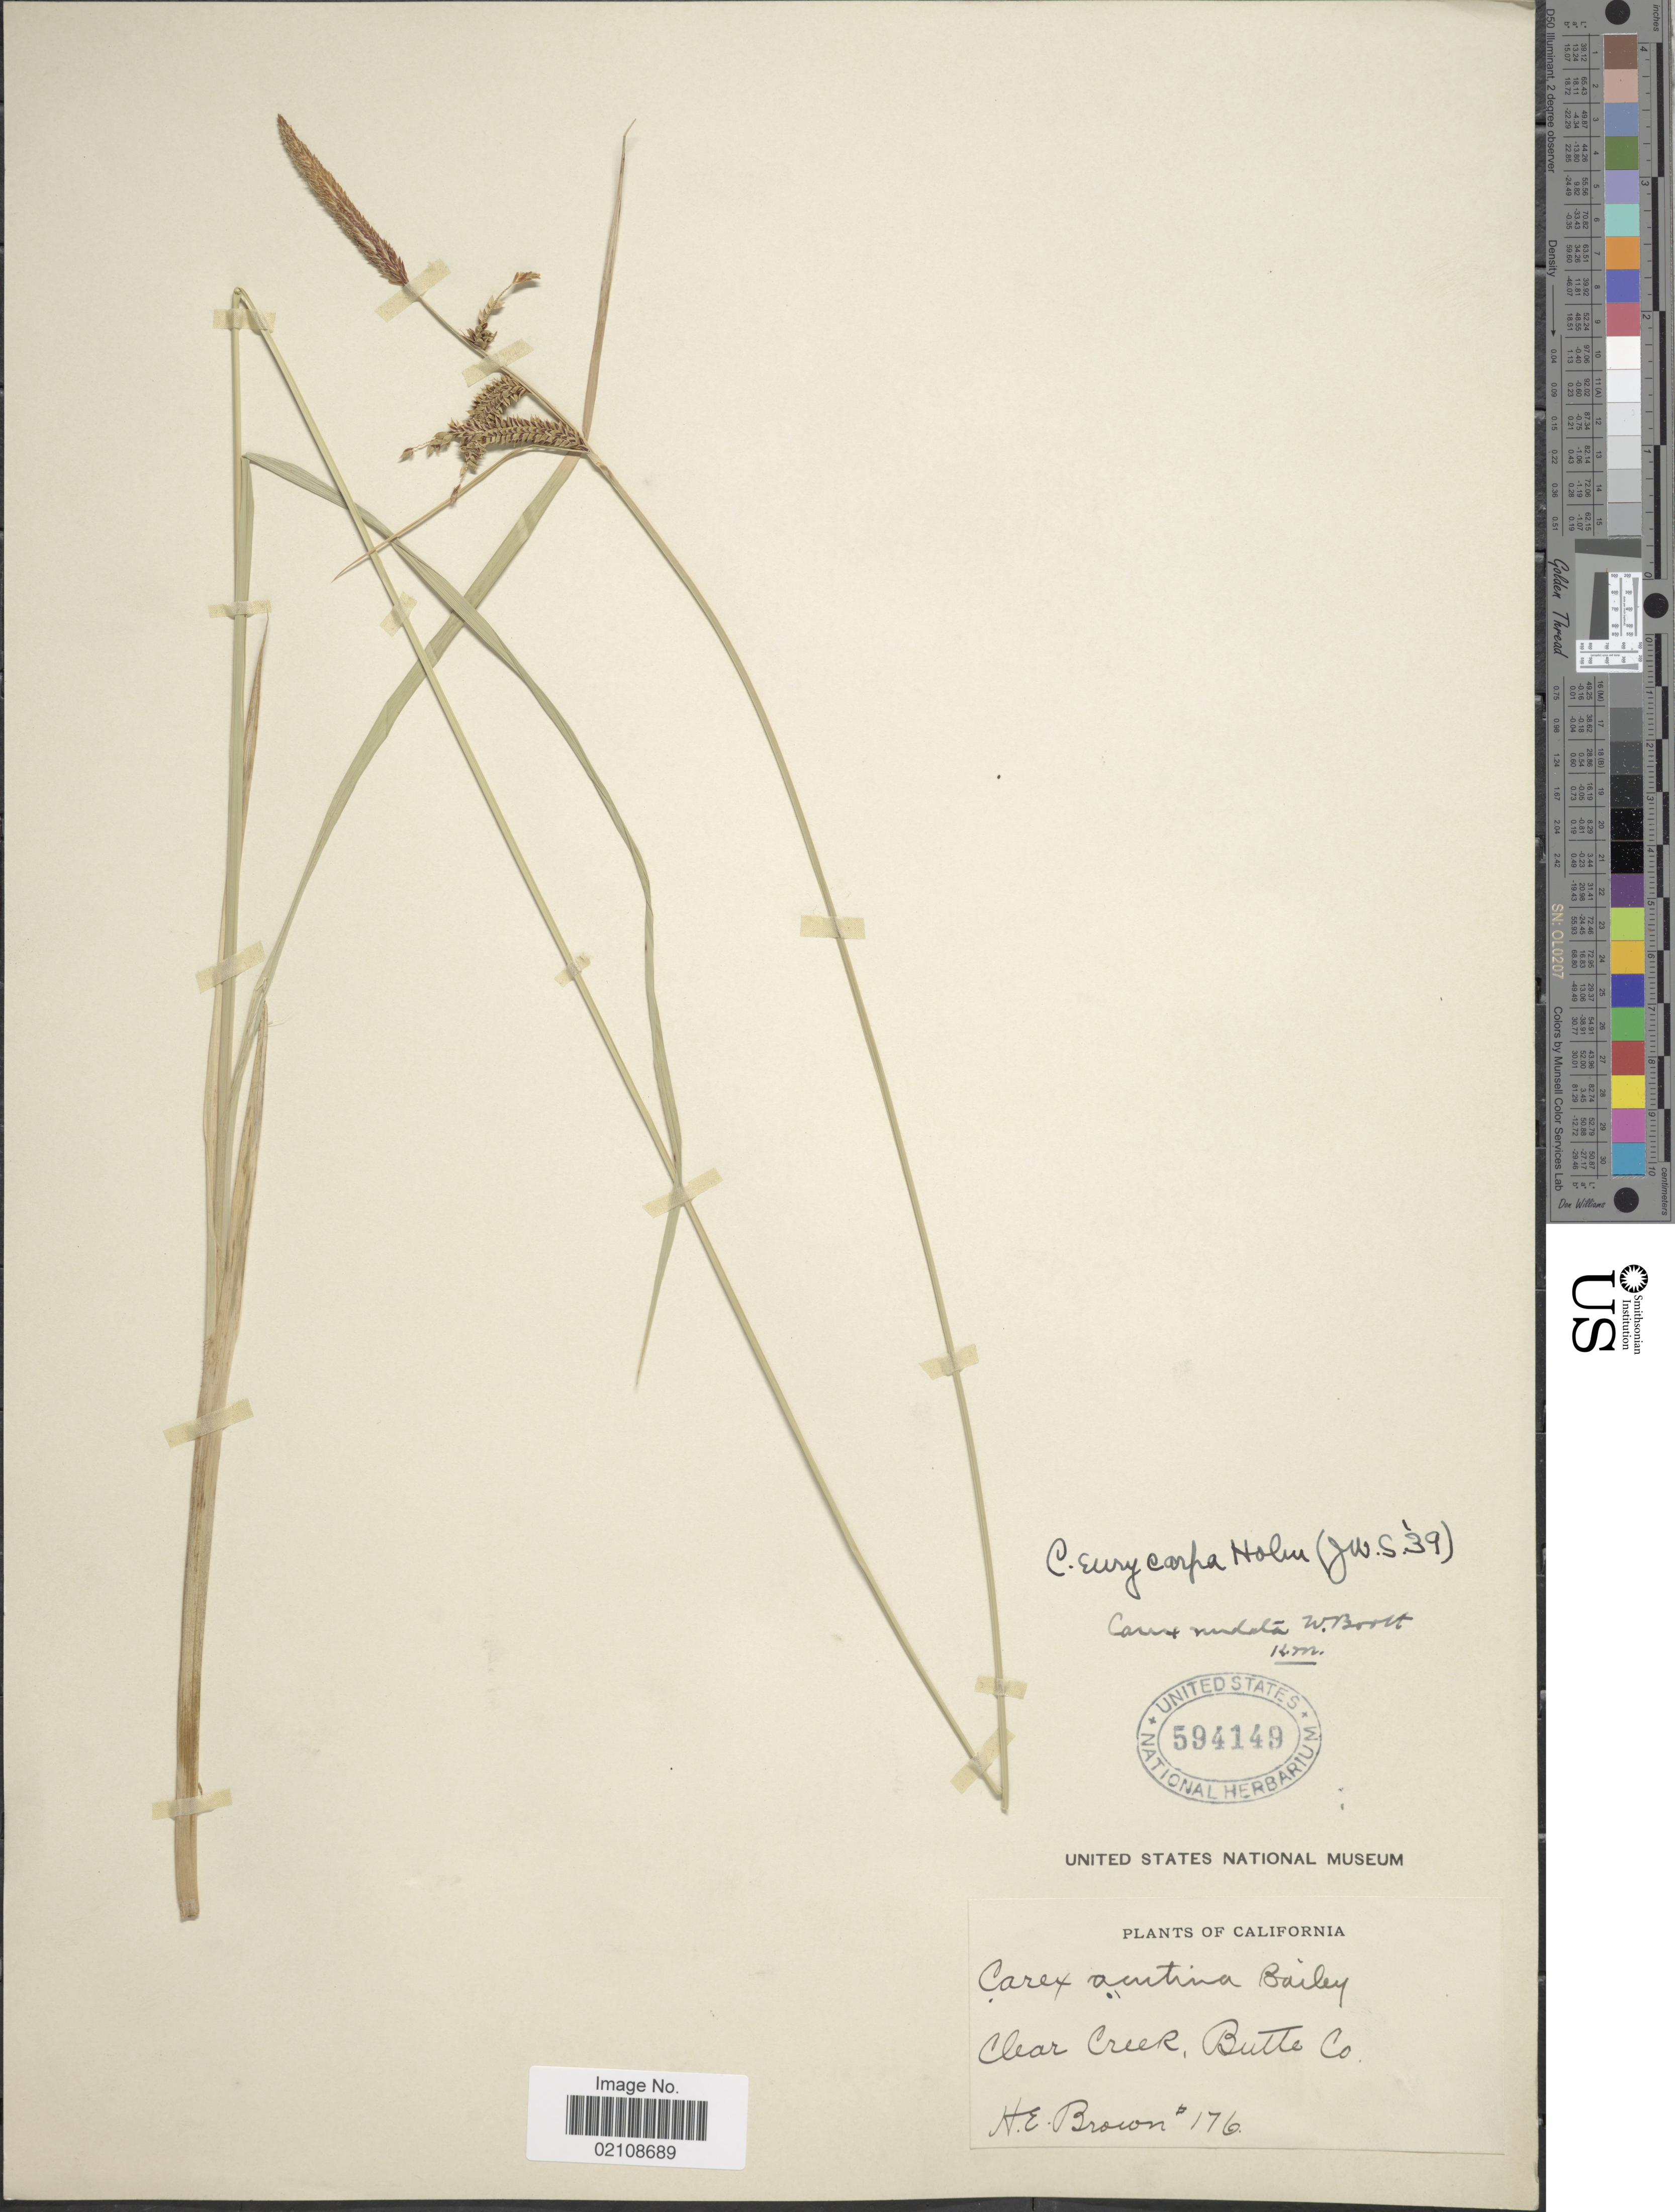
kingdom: Plantae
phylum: Tracheophyta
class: Liliopsida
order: Poales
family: Cyperaceae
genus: Carex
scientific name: Carex angustata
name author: Boott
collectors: H. E. Brown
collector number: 176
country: United States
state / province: California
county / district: Butte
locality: Clear Creek, Butte Co.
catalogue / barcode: US 594149